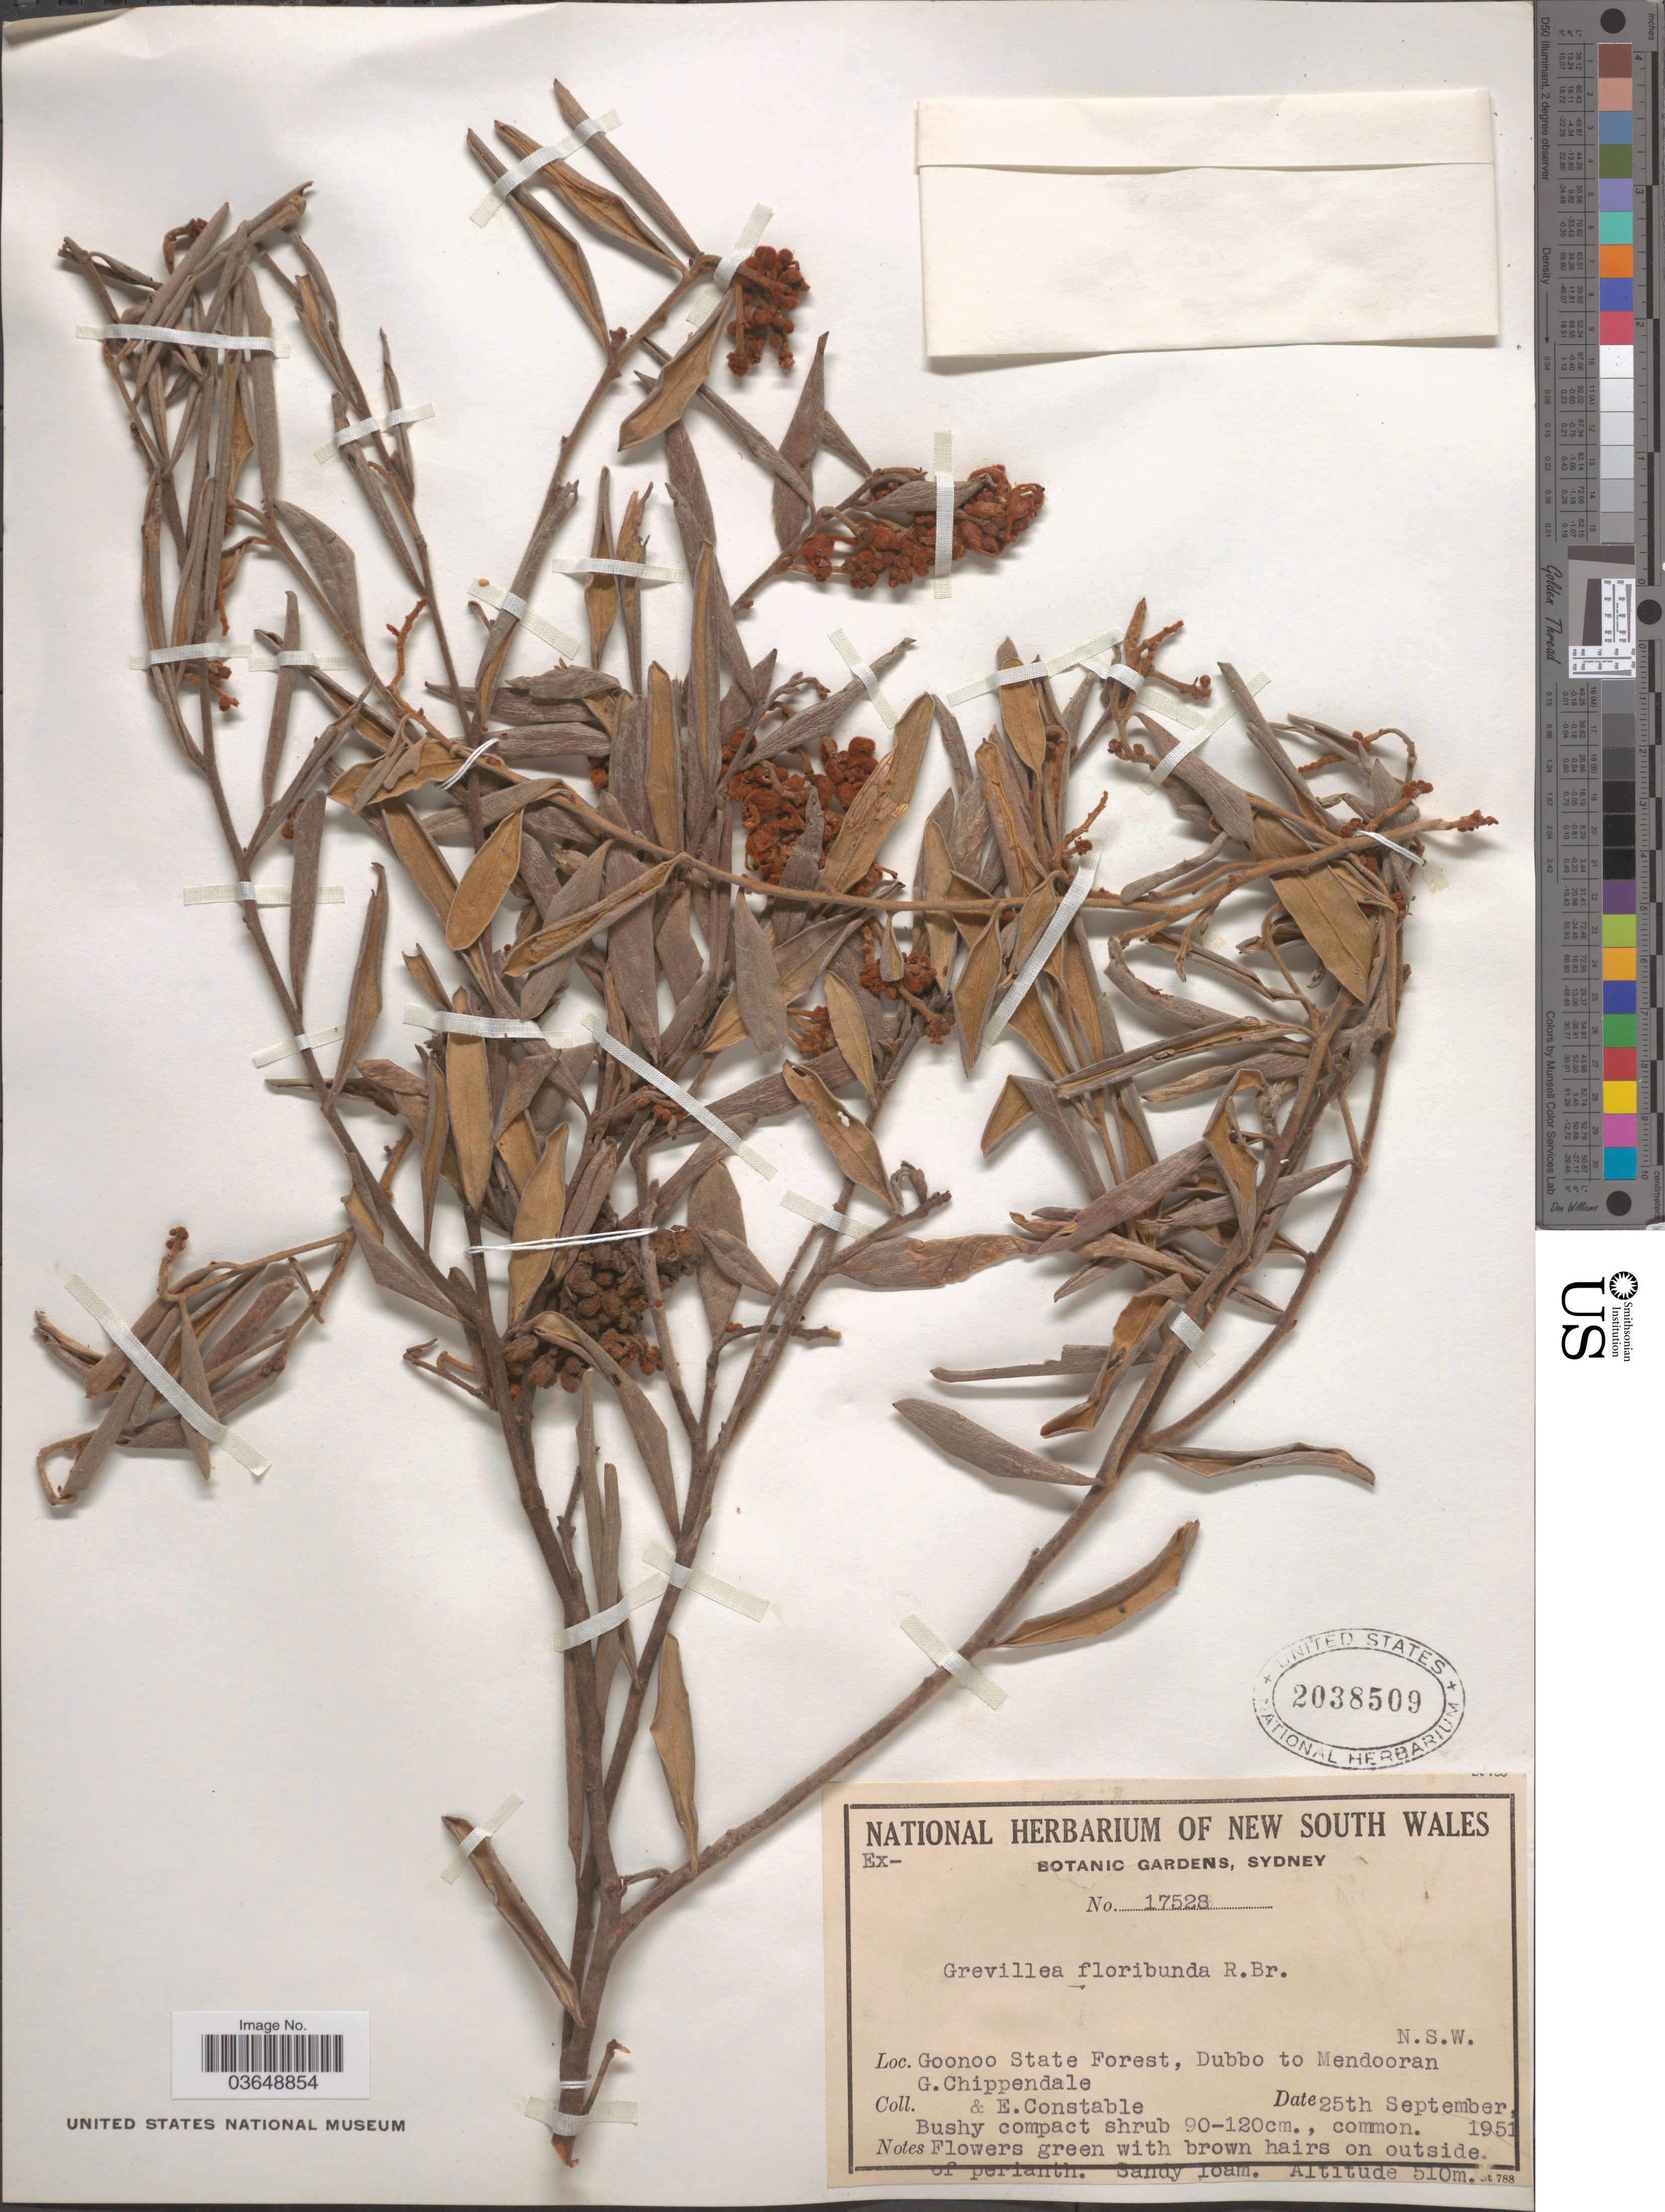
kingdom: Plantae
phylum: Tracheophyta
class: Magnoliopsida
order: Proteales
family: Proteaceae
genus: Grevillea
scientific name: Grevillea floribunda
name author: R. Br.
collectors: G. Chippendale & E. F. Constable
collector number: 17528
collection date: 1951-09-25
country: Australia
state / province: New South Wales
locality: Goonoo State Forest, Dubbo to Mendooran.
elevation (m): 510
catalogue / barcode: US 2038509